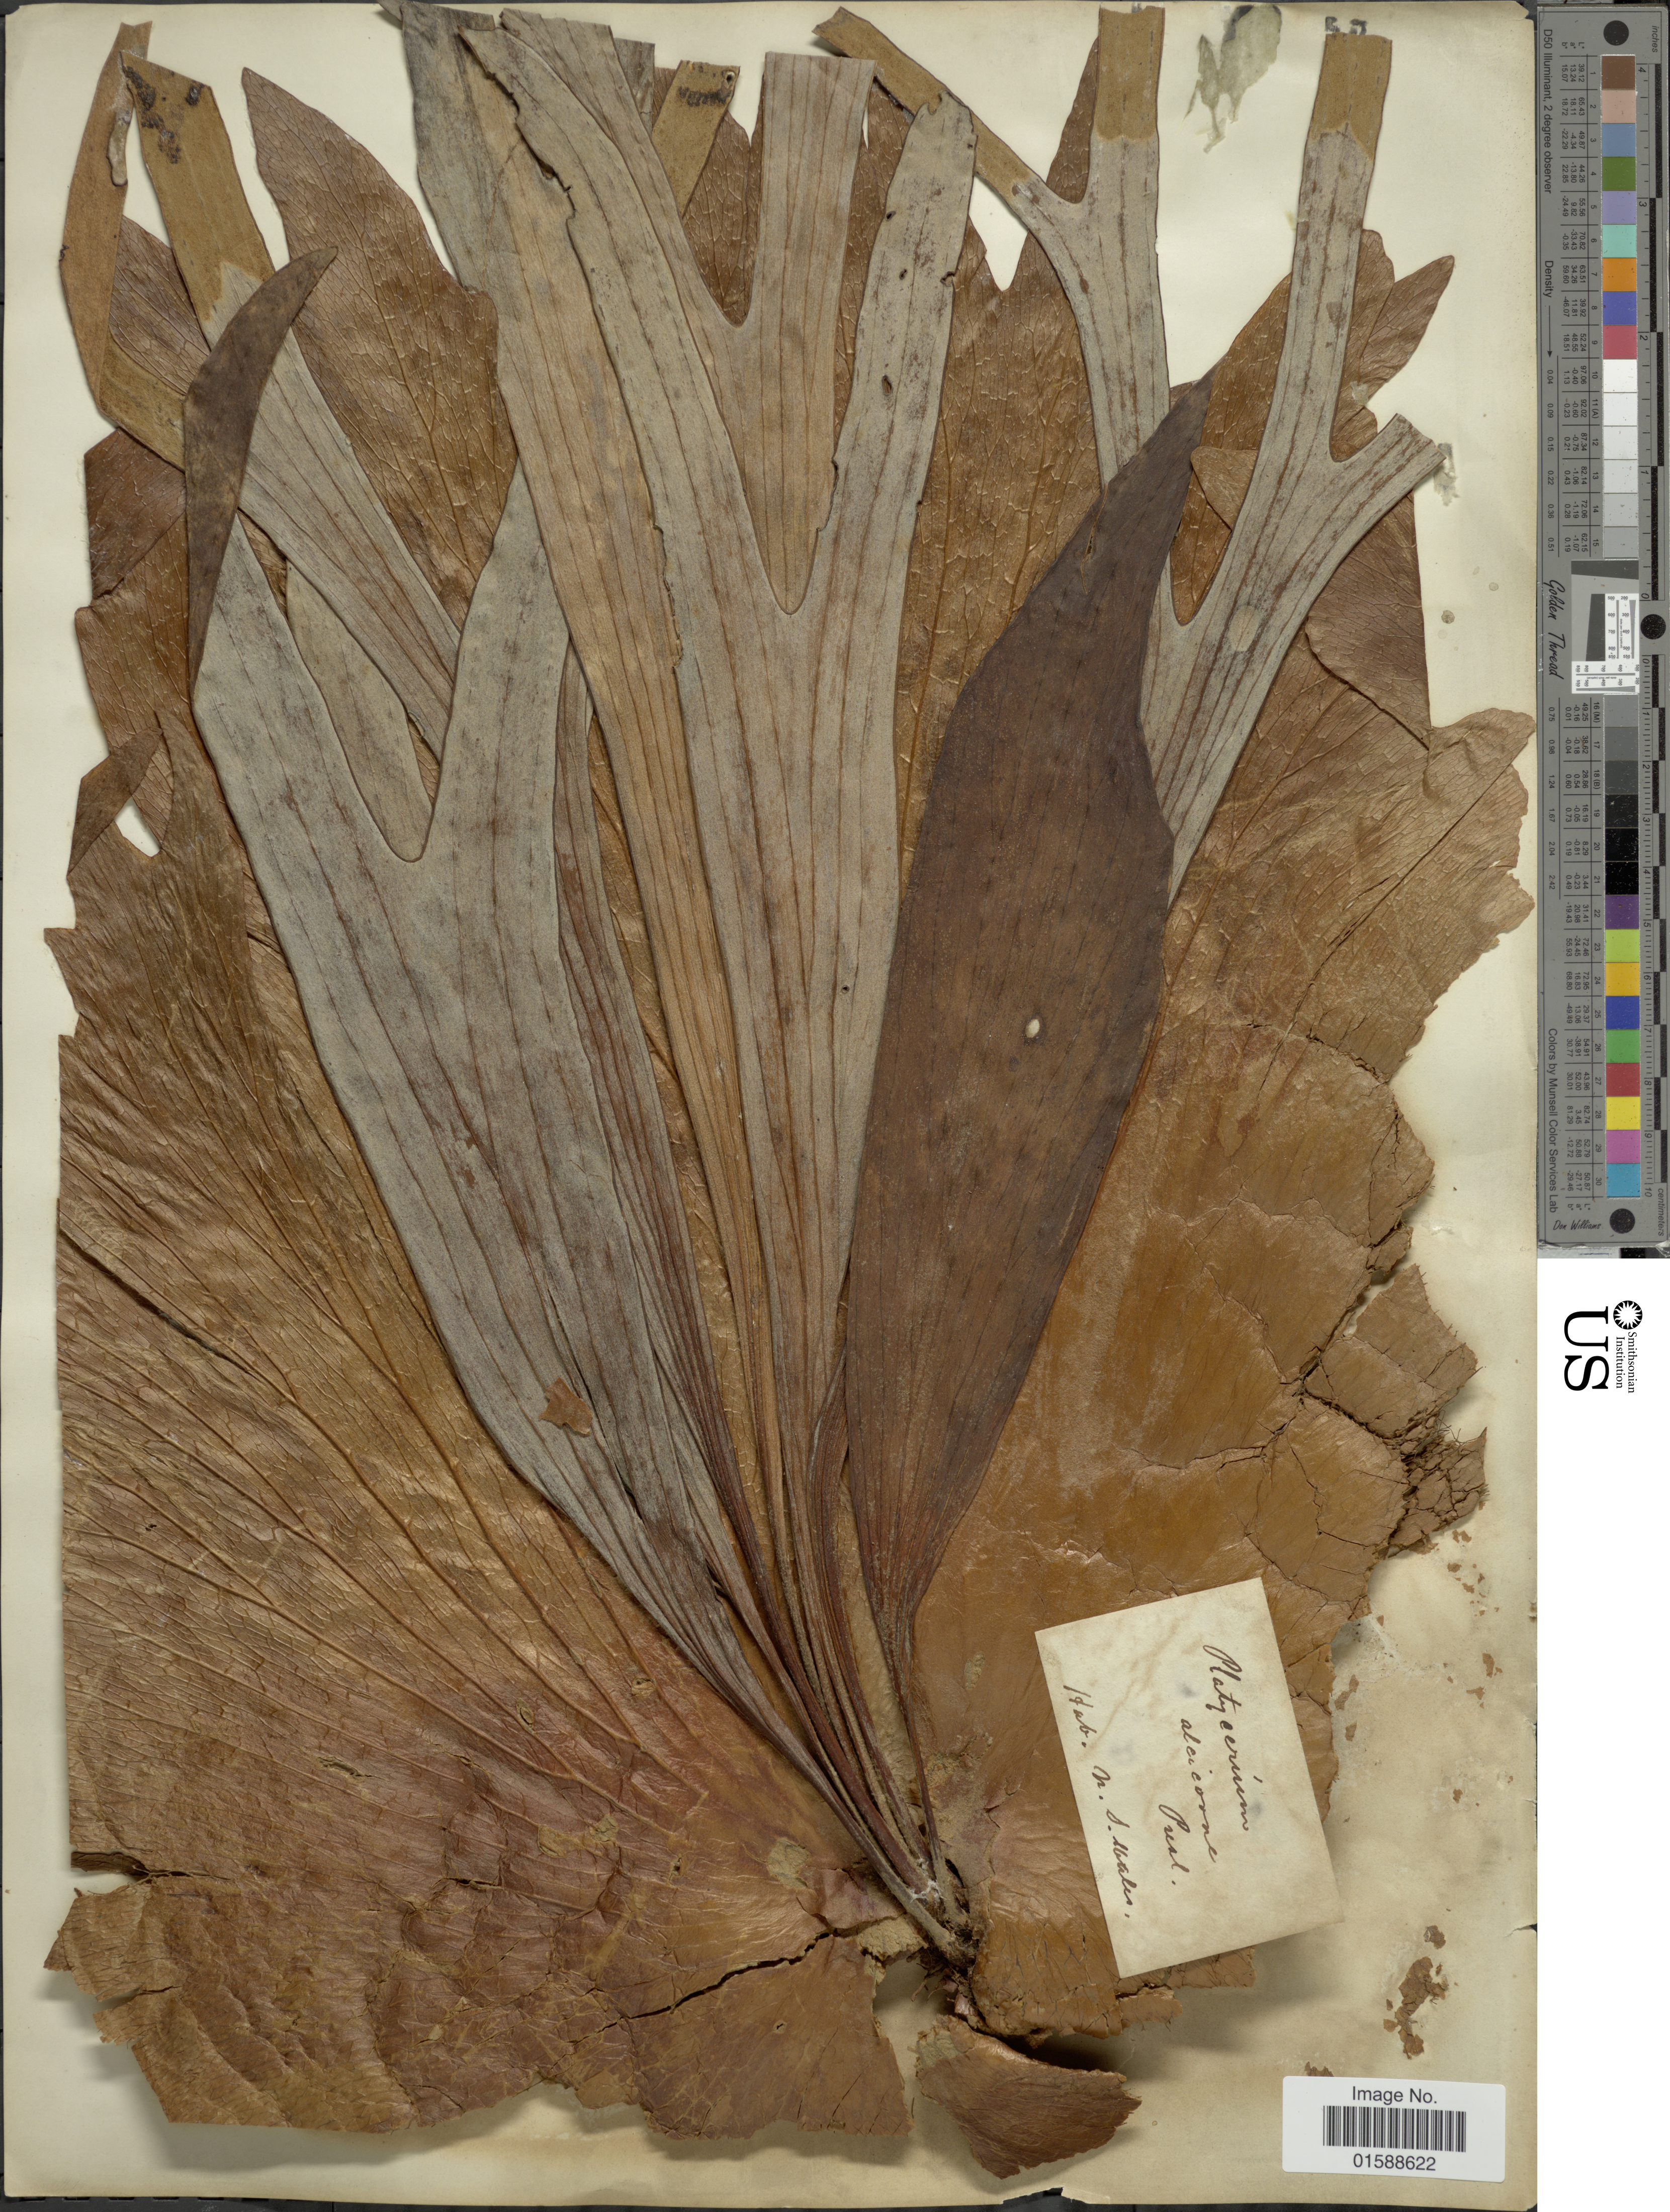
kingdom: Plantae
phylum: Tracheophyta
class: Polypodiopsida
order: Polypodiales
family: Polypodiaceae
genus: Platycerium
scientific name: Platycerium bifurcatum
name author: (Cav.) C. Chr.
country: Australia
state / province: New South Wales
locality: N.s.wales [unsure placement]